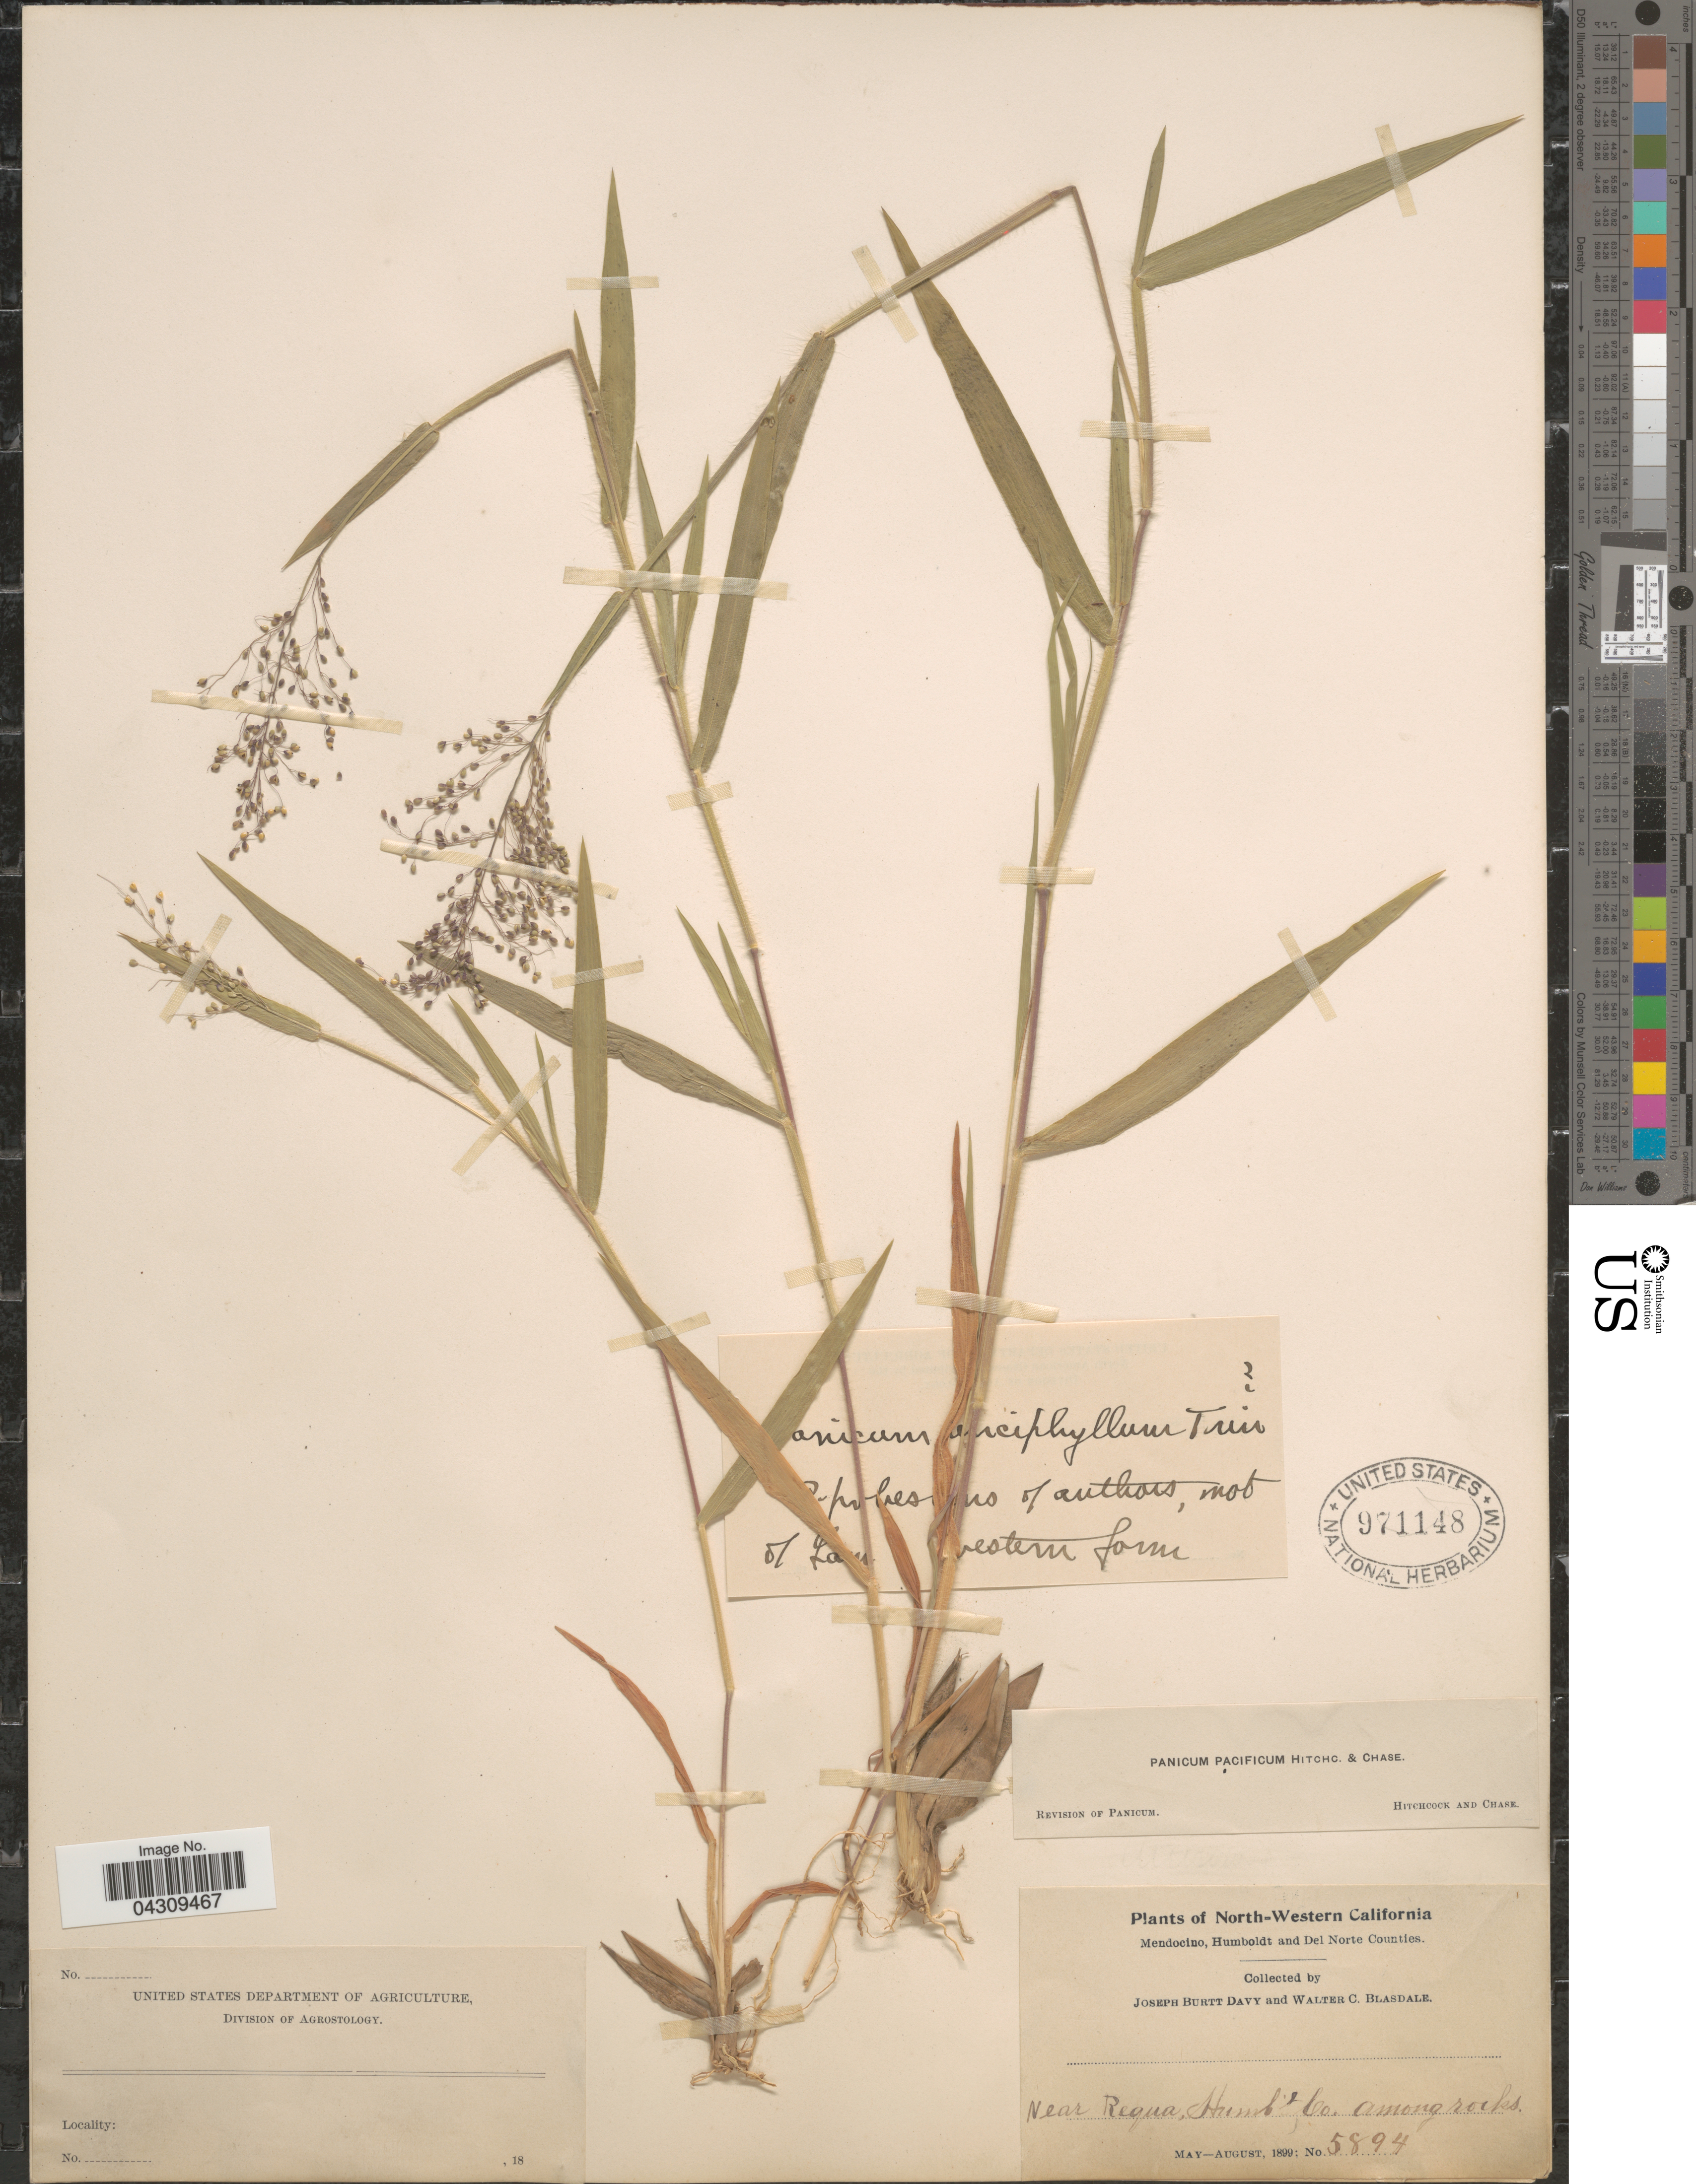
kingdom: Plantae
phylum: Tracheophyta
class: Liliopsida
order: Poales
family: Poaceae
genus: Dichanthelium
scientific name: Dichanthelium acuminatum var. acuminatum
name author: (Sw.) Gould & C.A. Clark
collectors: J. Burtt Davy & W. Blasdale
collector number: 5894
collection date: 1899-05/1899-08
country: United States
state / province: California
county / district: Humboldt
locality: North-Western California. Near Requa, Humbt Co. Among rocks.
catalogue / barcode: US 971148